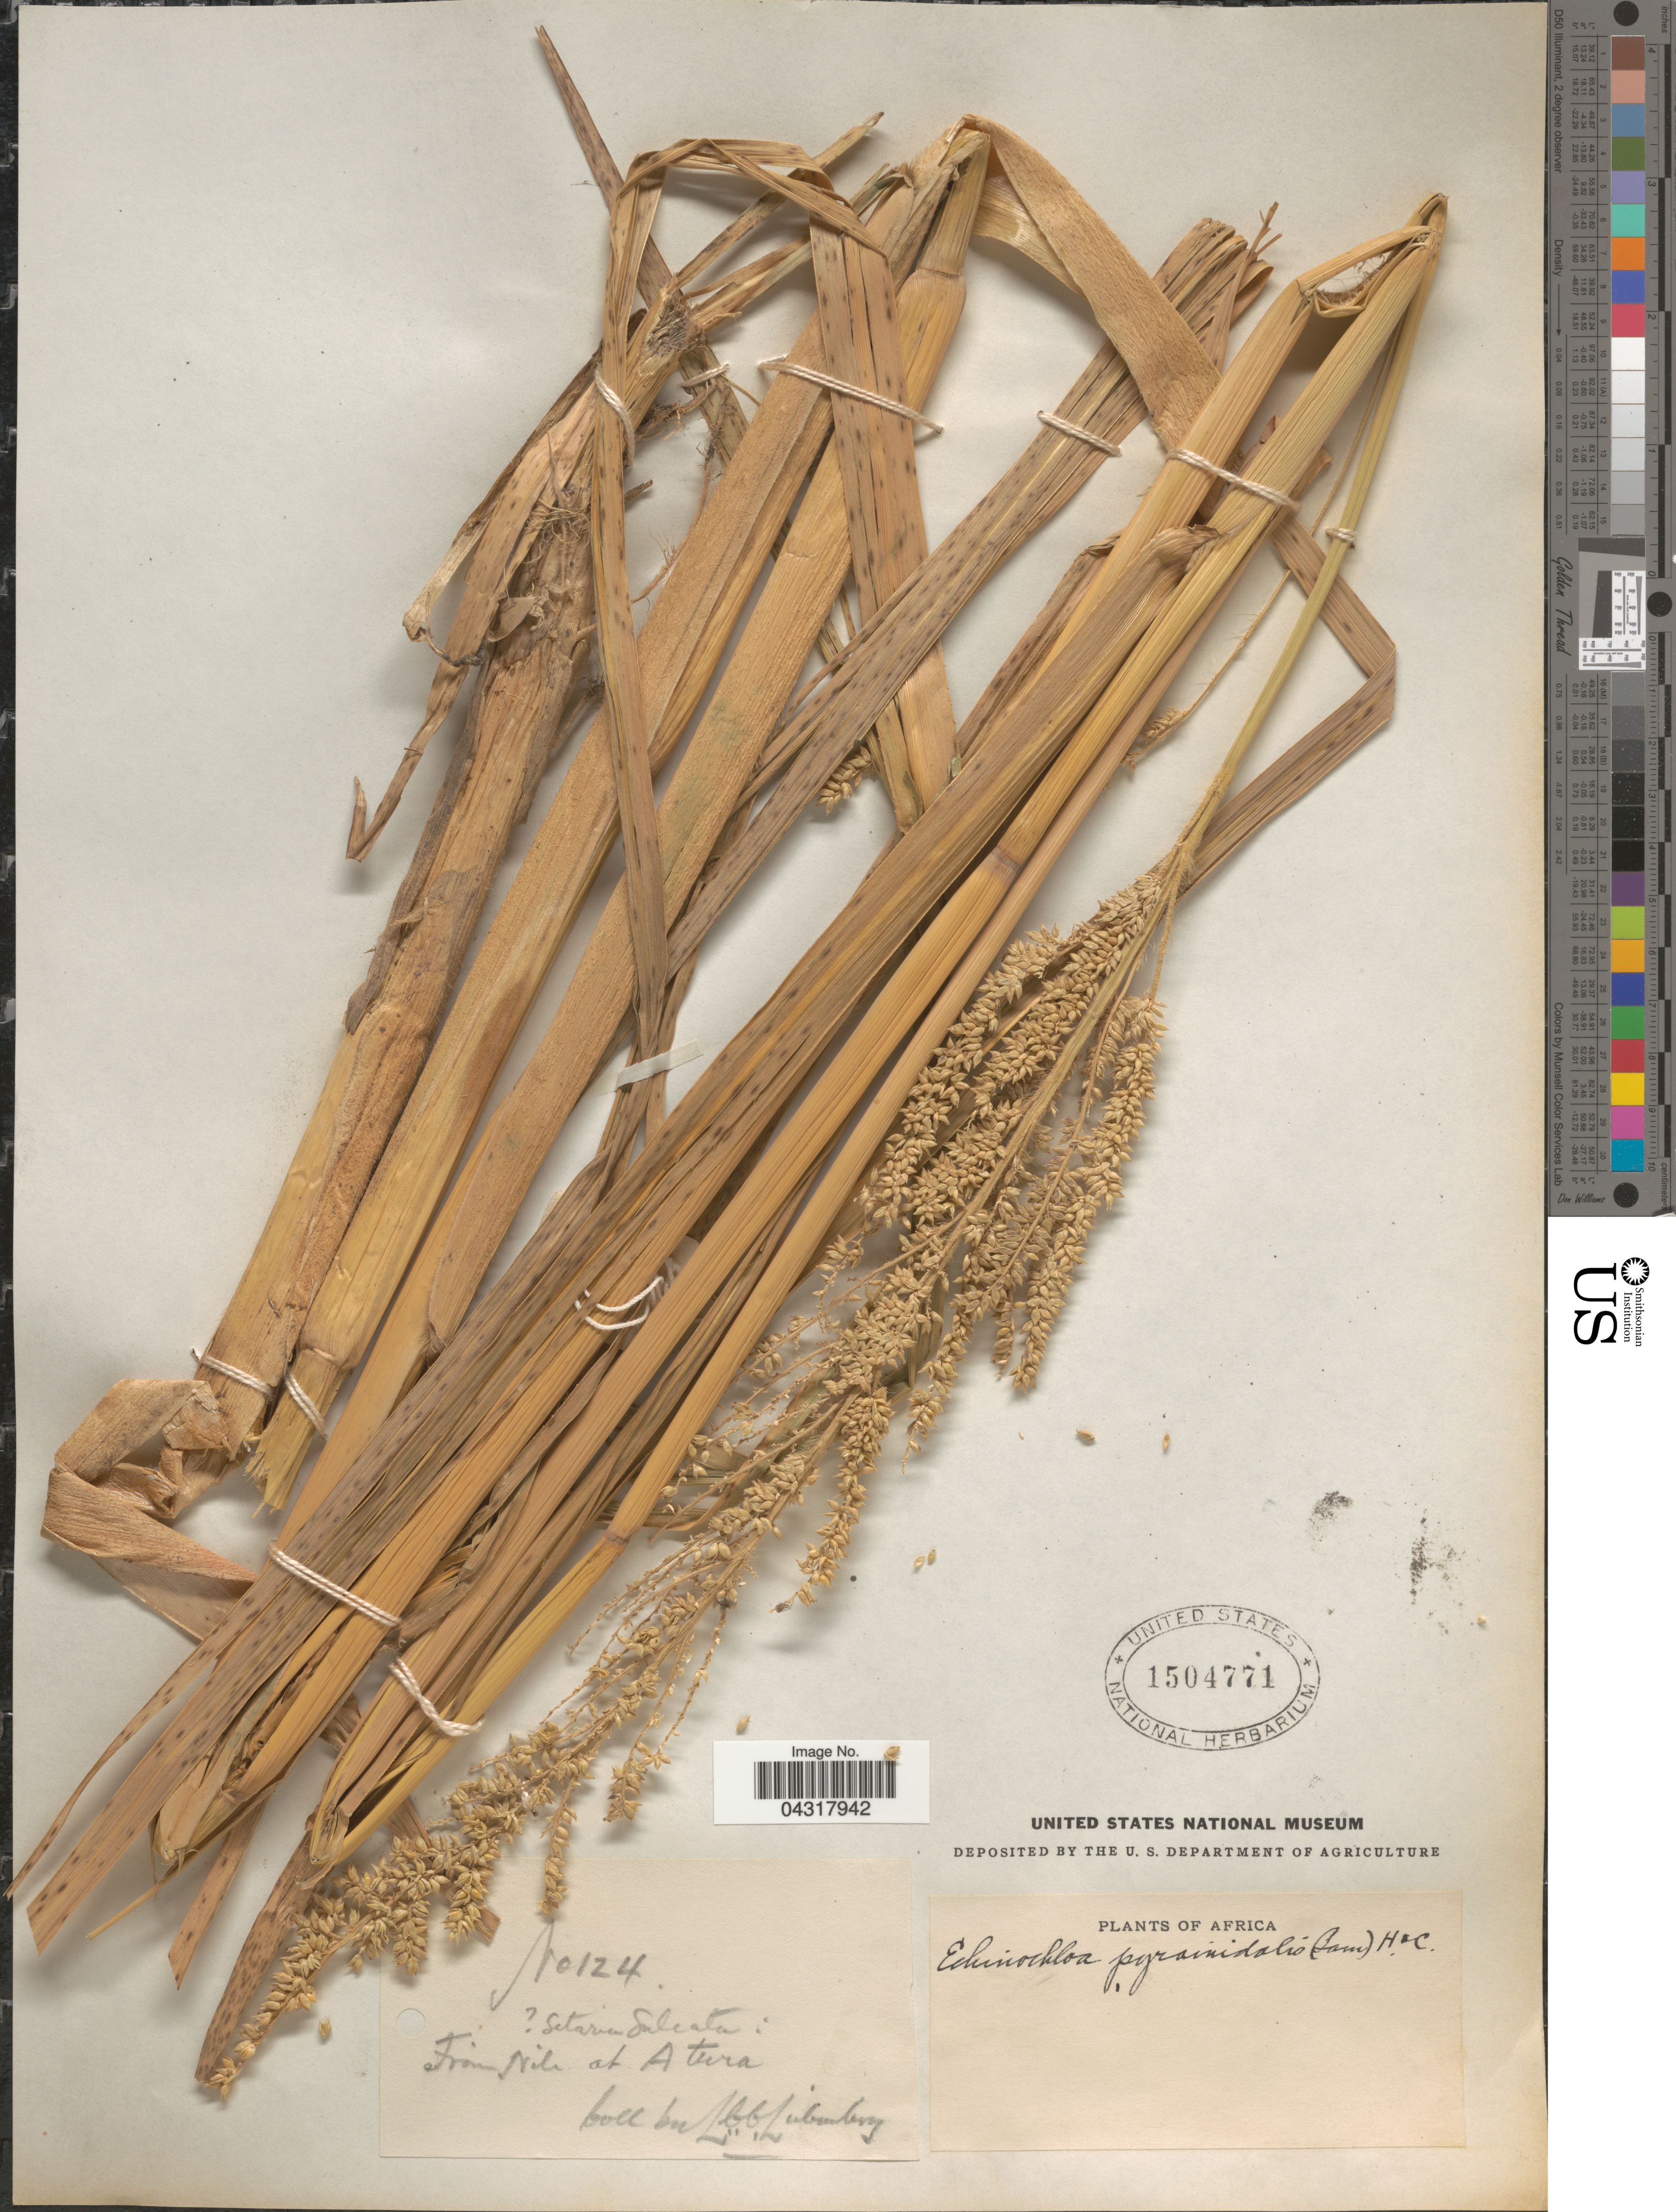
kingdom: Plantae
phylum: Tracheophyta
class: Liliopsida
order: Poales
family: Poaceae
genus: Echinochloa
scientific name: Echinochloa pyramidalis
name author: (Lam.) Hitchc. & Chase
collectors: L. Leibenburg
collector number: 124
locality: Africa. From Nile at Atura.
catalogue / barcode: US 1504771